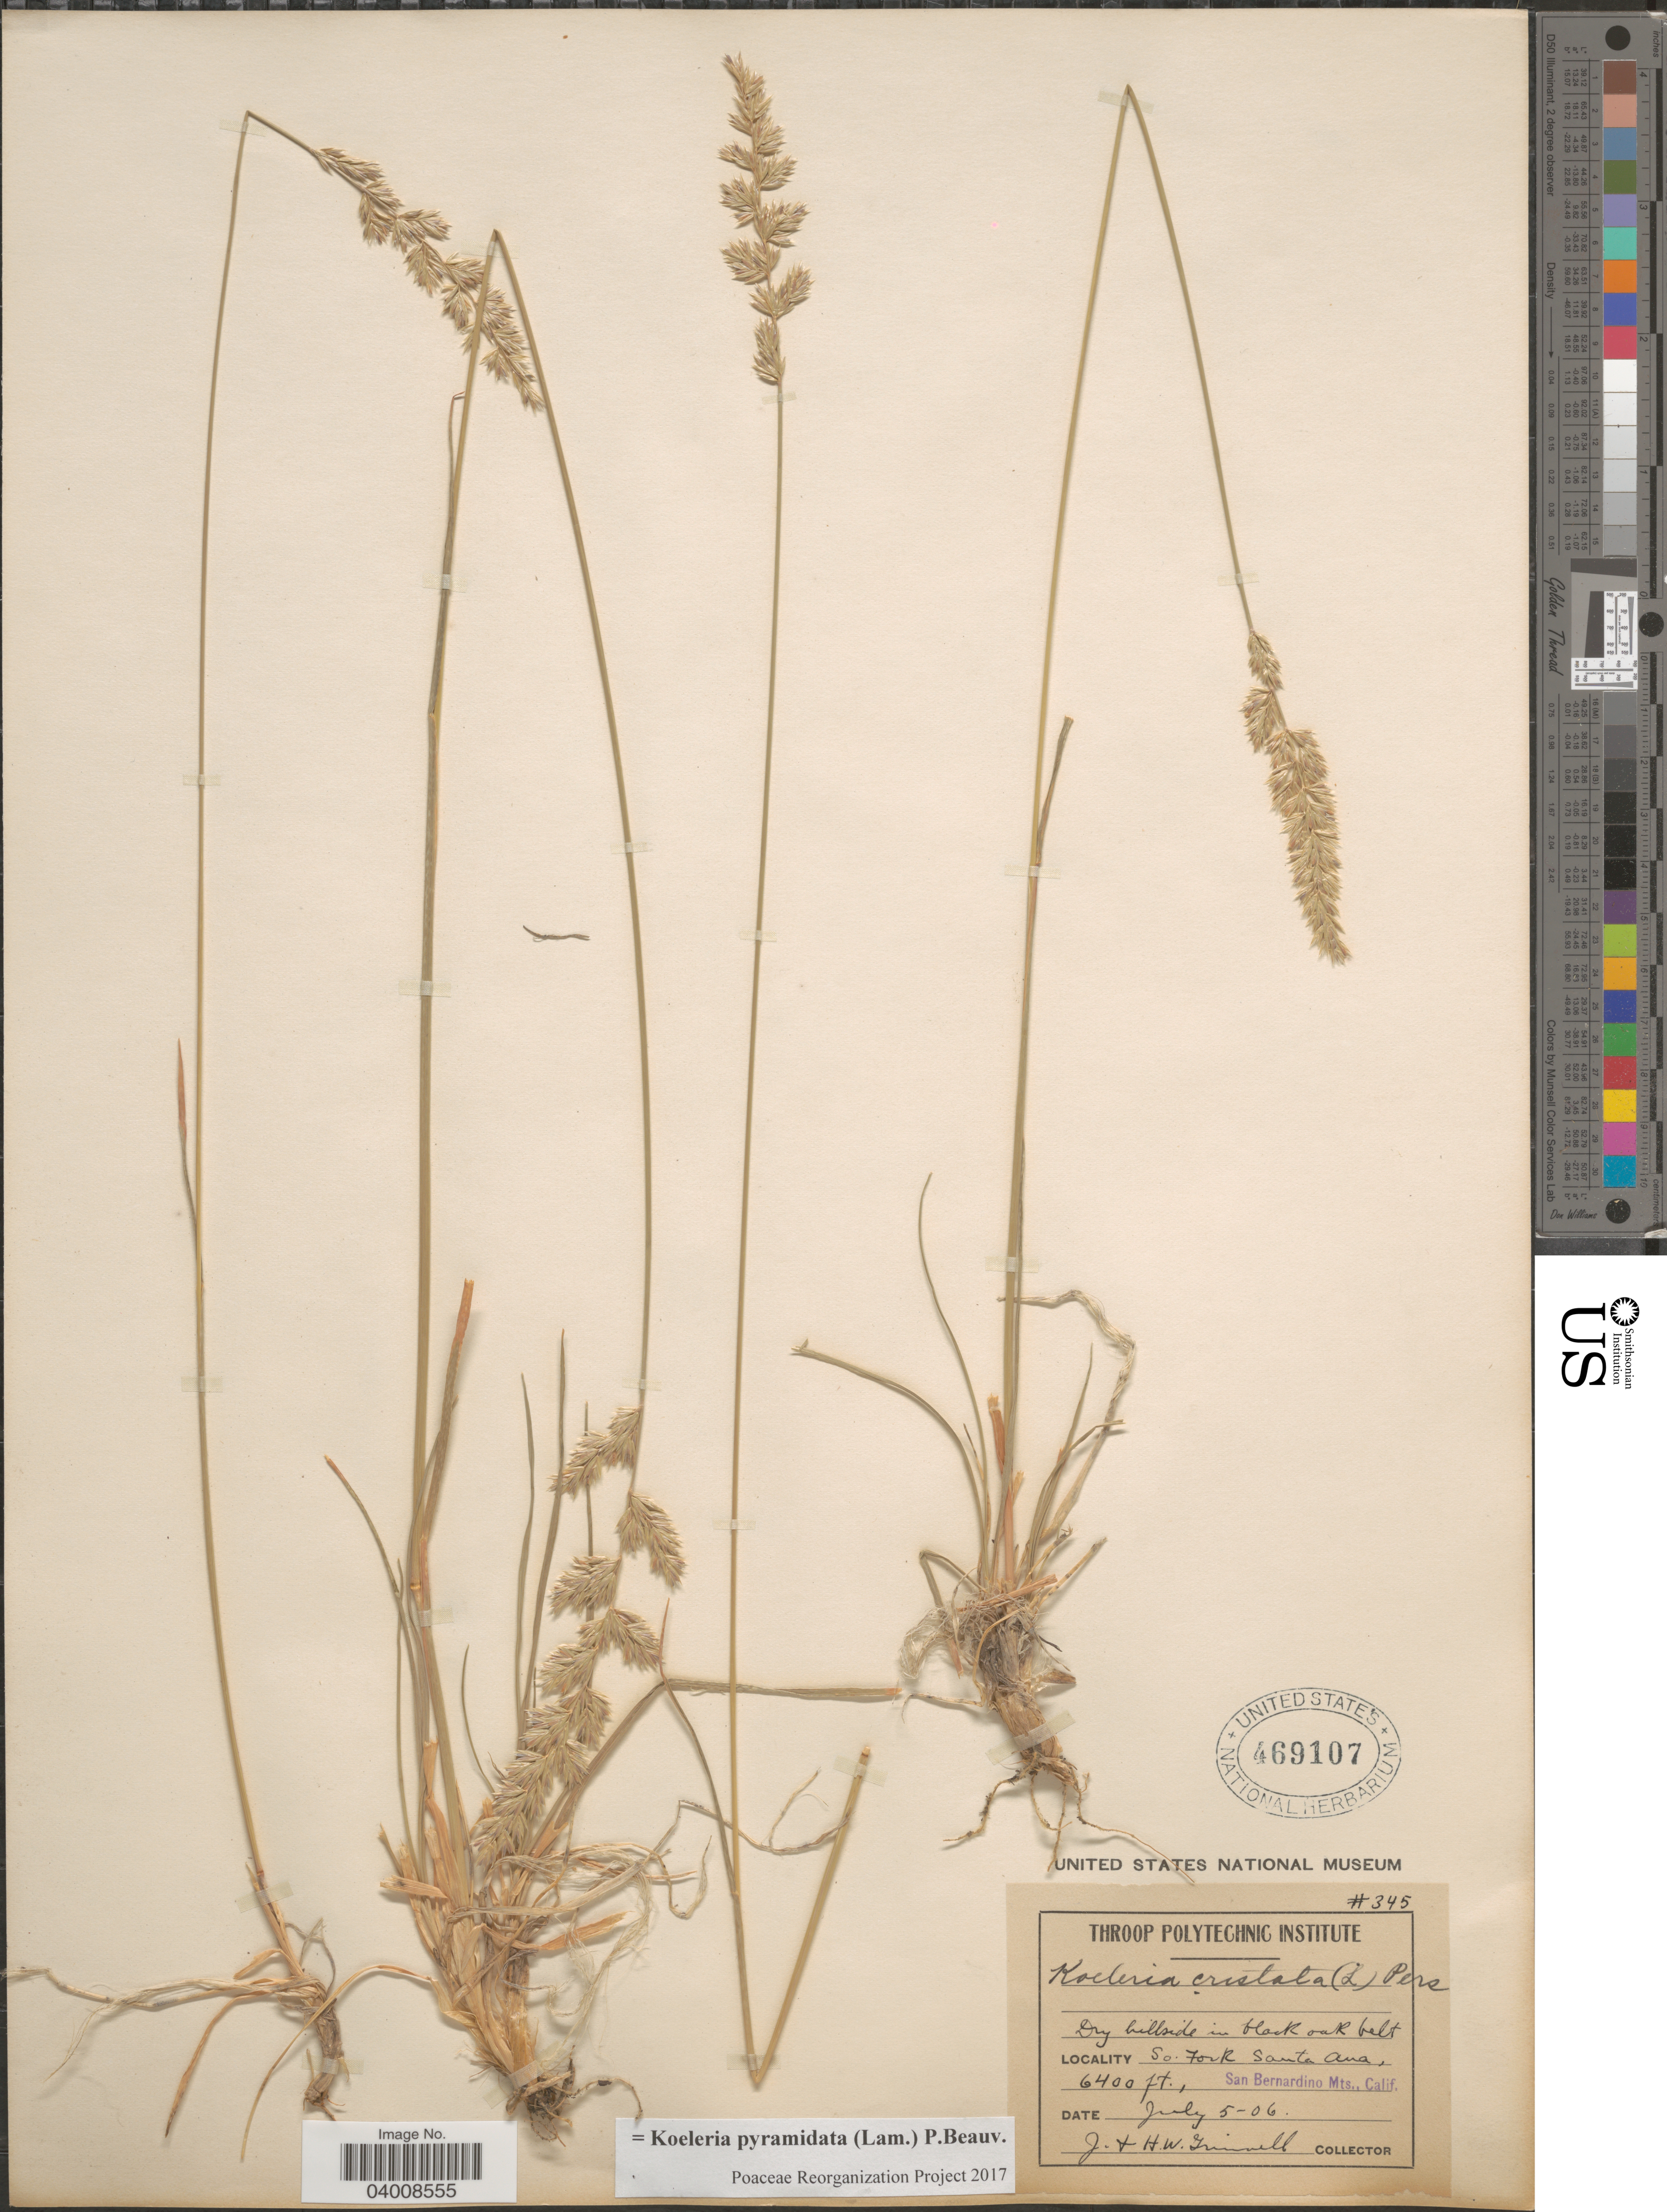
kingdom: Plantae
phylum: Tracheophyta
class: Liliopsida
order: Poales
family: Poaceae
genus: Koeleria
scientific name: Koeleria pyramidata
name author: (Lam.) P. Beauv.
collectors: J. Grinnell & H. Grinnell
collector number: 345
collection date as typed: Transcribed d/m/y: 5/7/6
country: United States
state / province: California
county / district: San Bernardino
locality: Dry hillside in black oak belt. So. Fork Santa Ana, San Bernardino Mts.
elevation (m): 1951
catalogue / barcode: US 469107